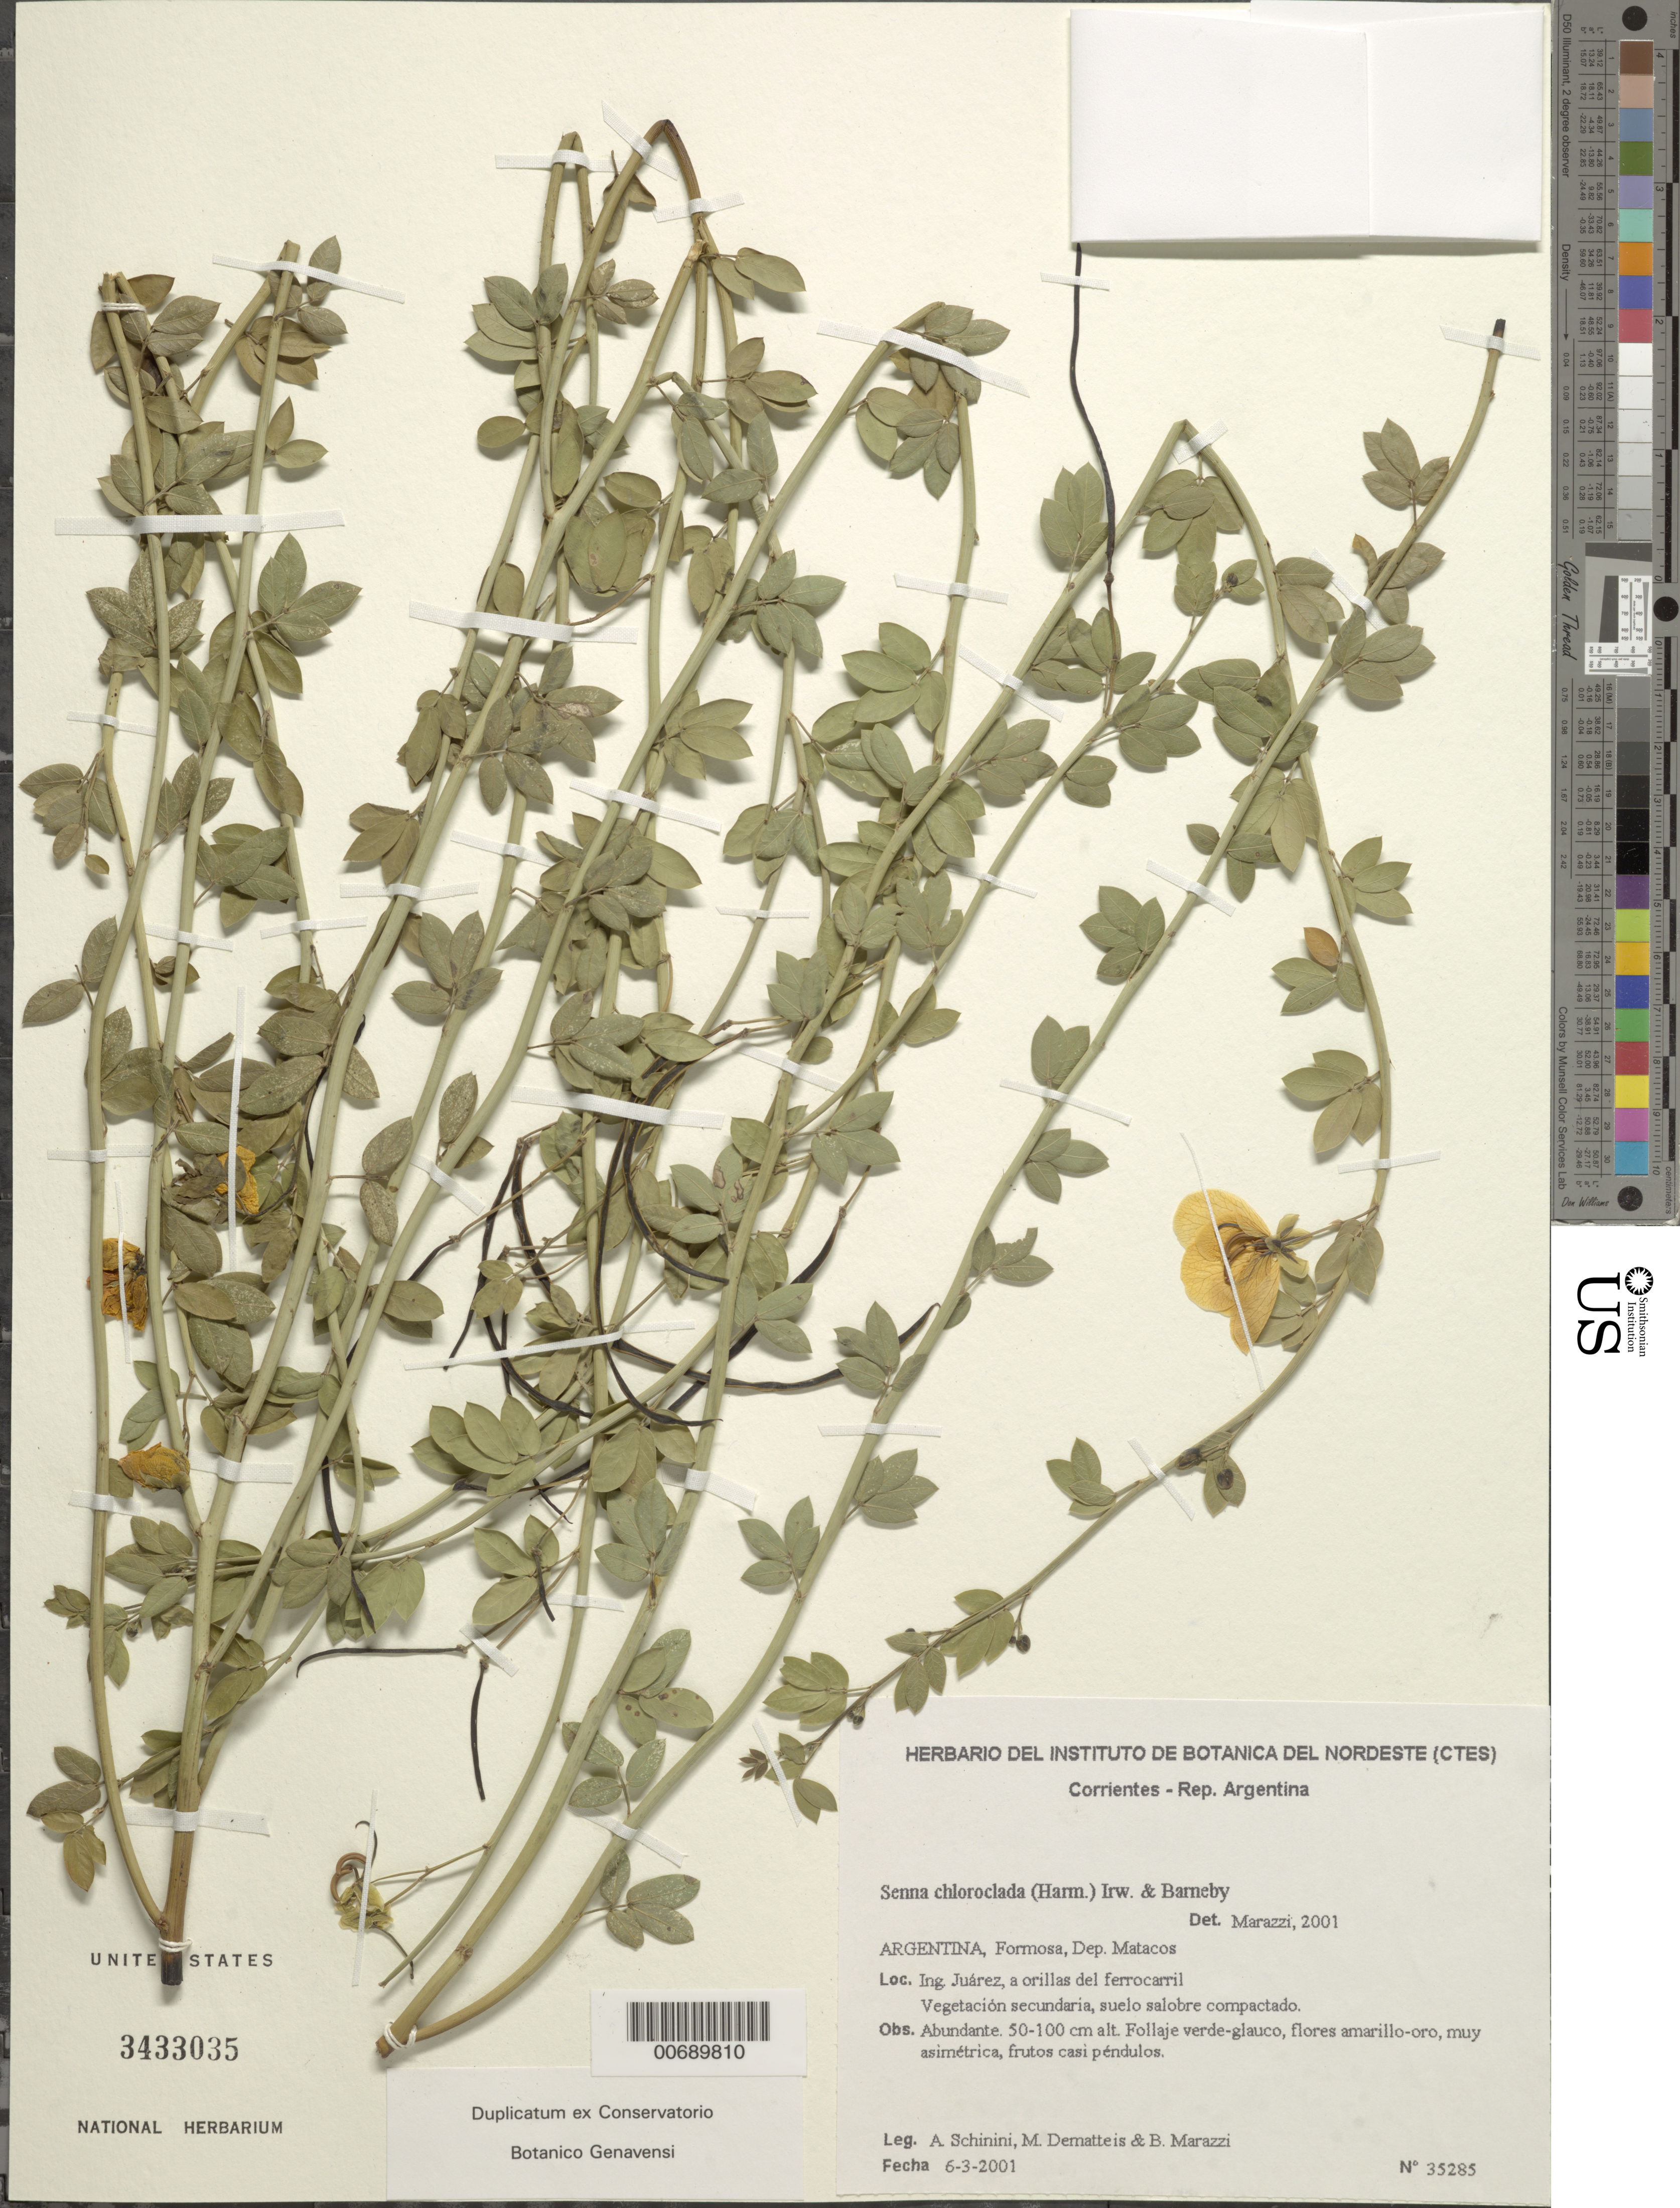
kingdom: Plantae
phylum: Tracheophyta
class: Magnoliopsida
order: Fabales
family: Fabaceae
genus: Senna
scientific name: Senna chloroclada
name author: (Harm.) H.S. Irwin & Barneby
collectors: A. Schinini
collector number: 35285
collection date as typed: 06 Mar 2001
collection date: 2001-03-06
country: Argentina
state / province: Formosa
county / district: Matacos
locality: Ingeniero Juarez.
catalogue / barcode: US 3433035